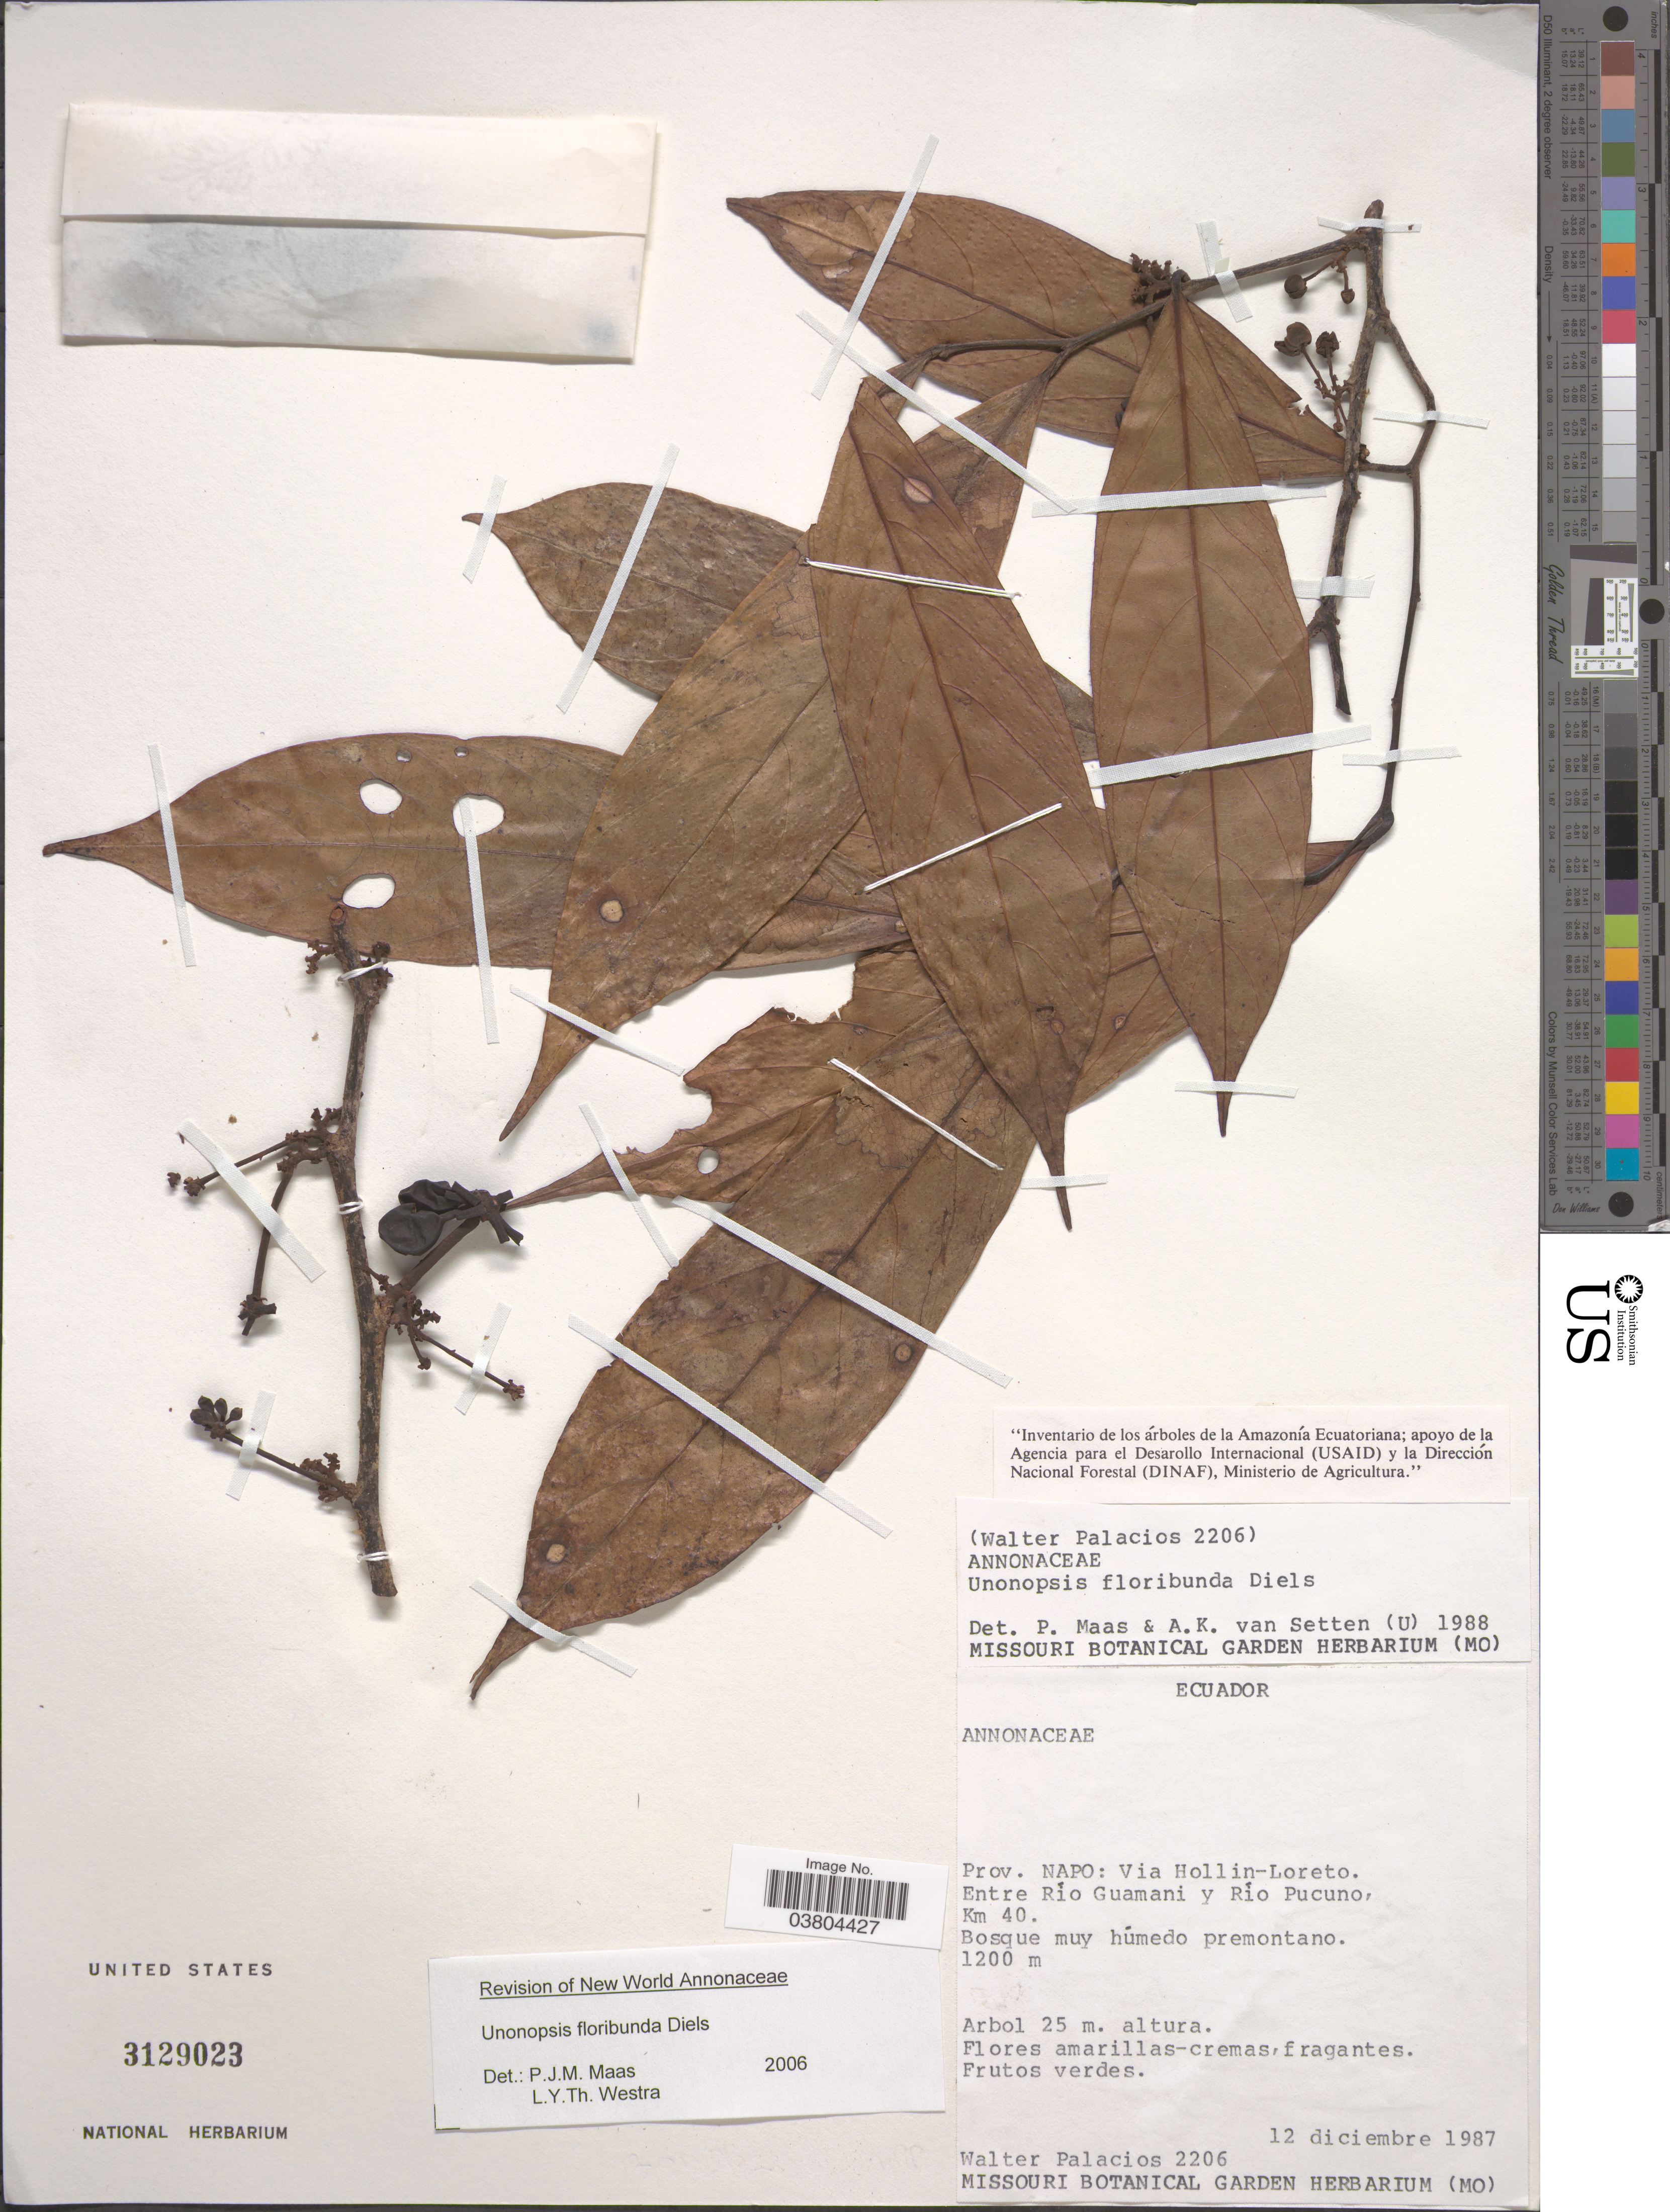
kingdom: Plantae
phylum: Tracheophyta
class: Magnoliopsida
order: Magnoliales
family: Annonaceae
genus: Unonopsis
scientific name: Unonopsis floribunda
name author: Diels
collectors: W. Palacios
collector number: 2206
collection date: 1987-12-12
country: Ecuador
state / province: Napo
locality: Via Hollin-Loreto. Entre Río Guamani y Rio Pucuno, Km 40.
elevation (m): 1200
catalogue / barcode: US 3129023